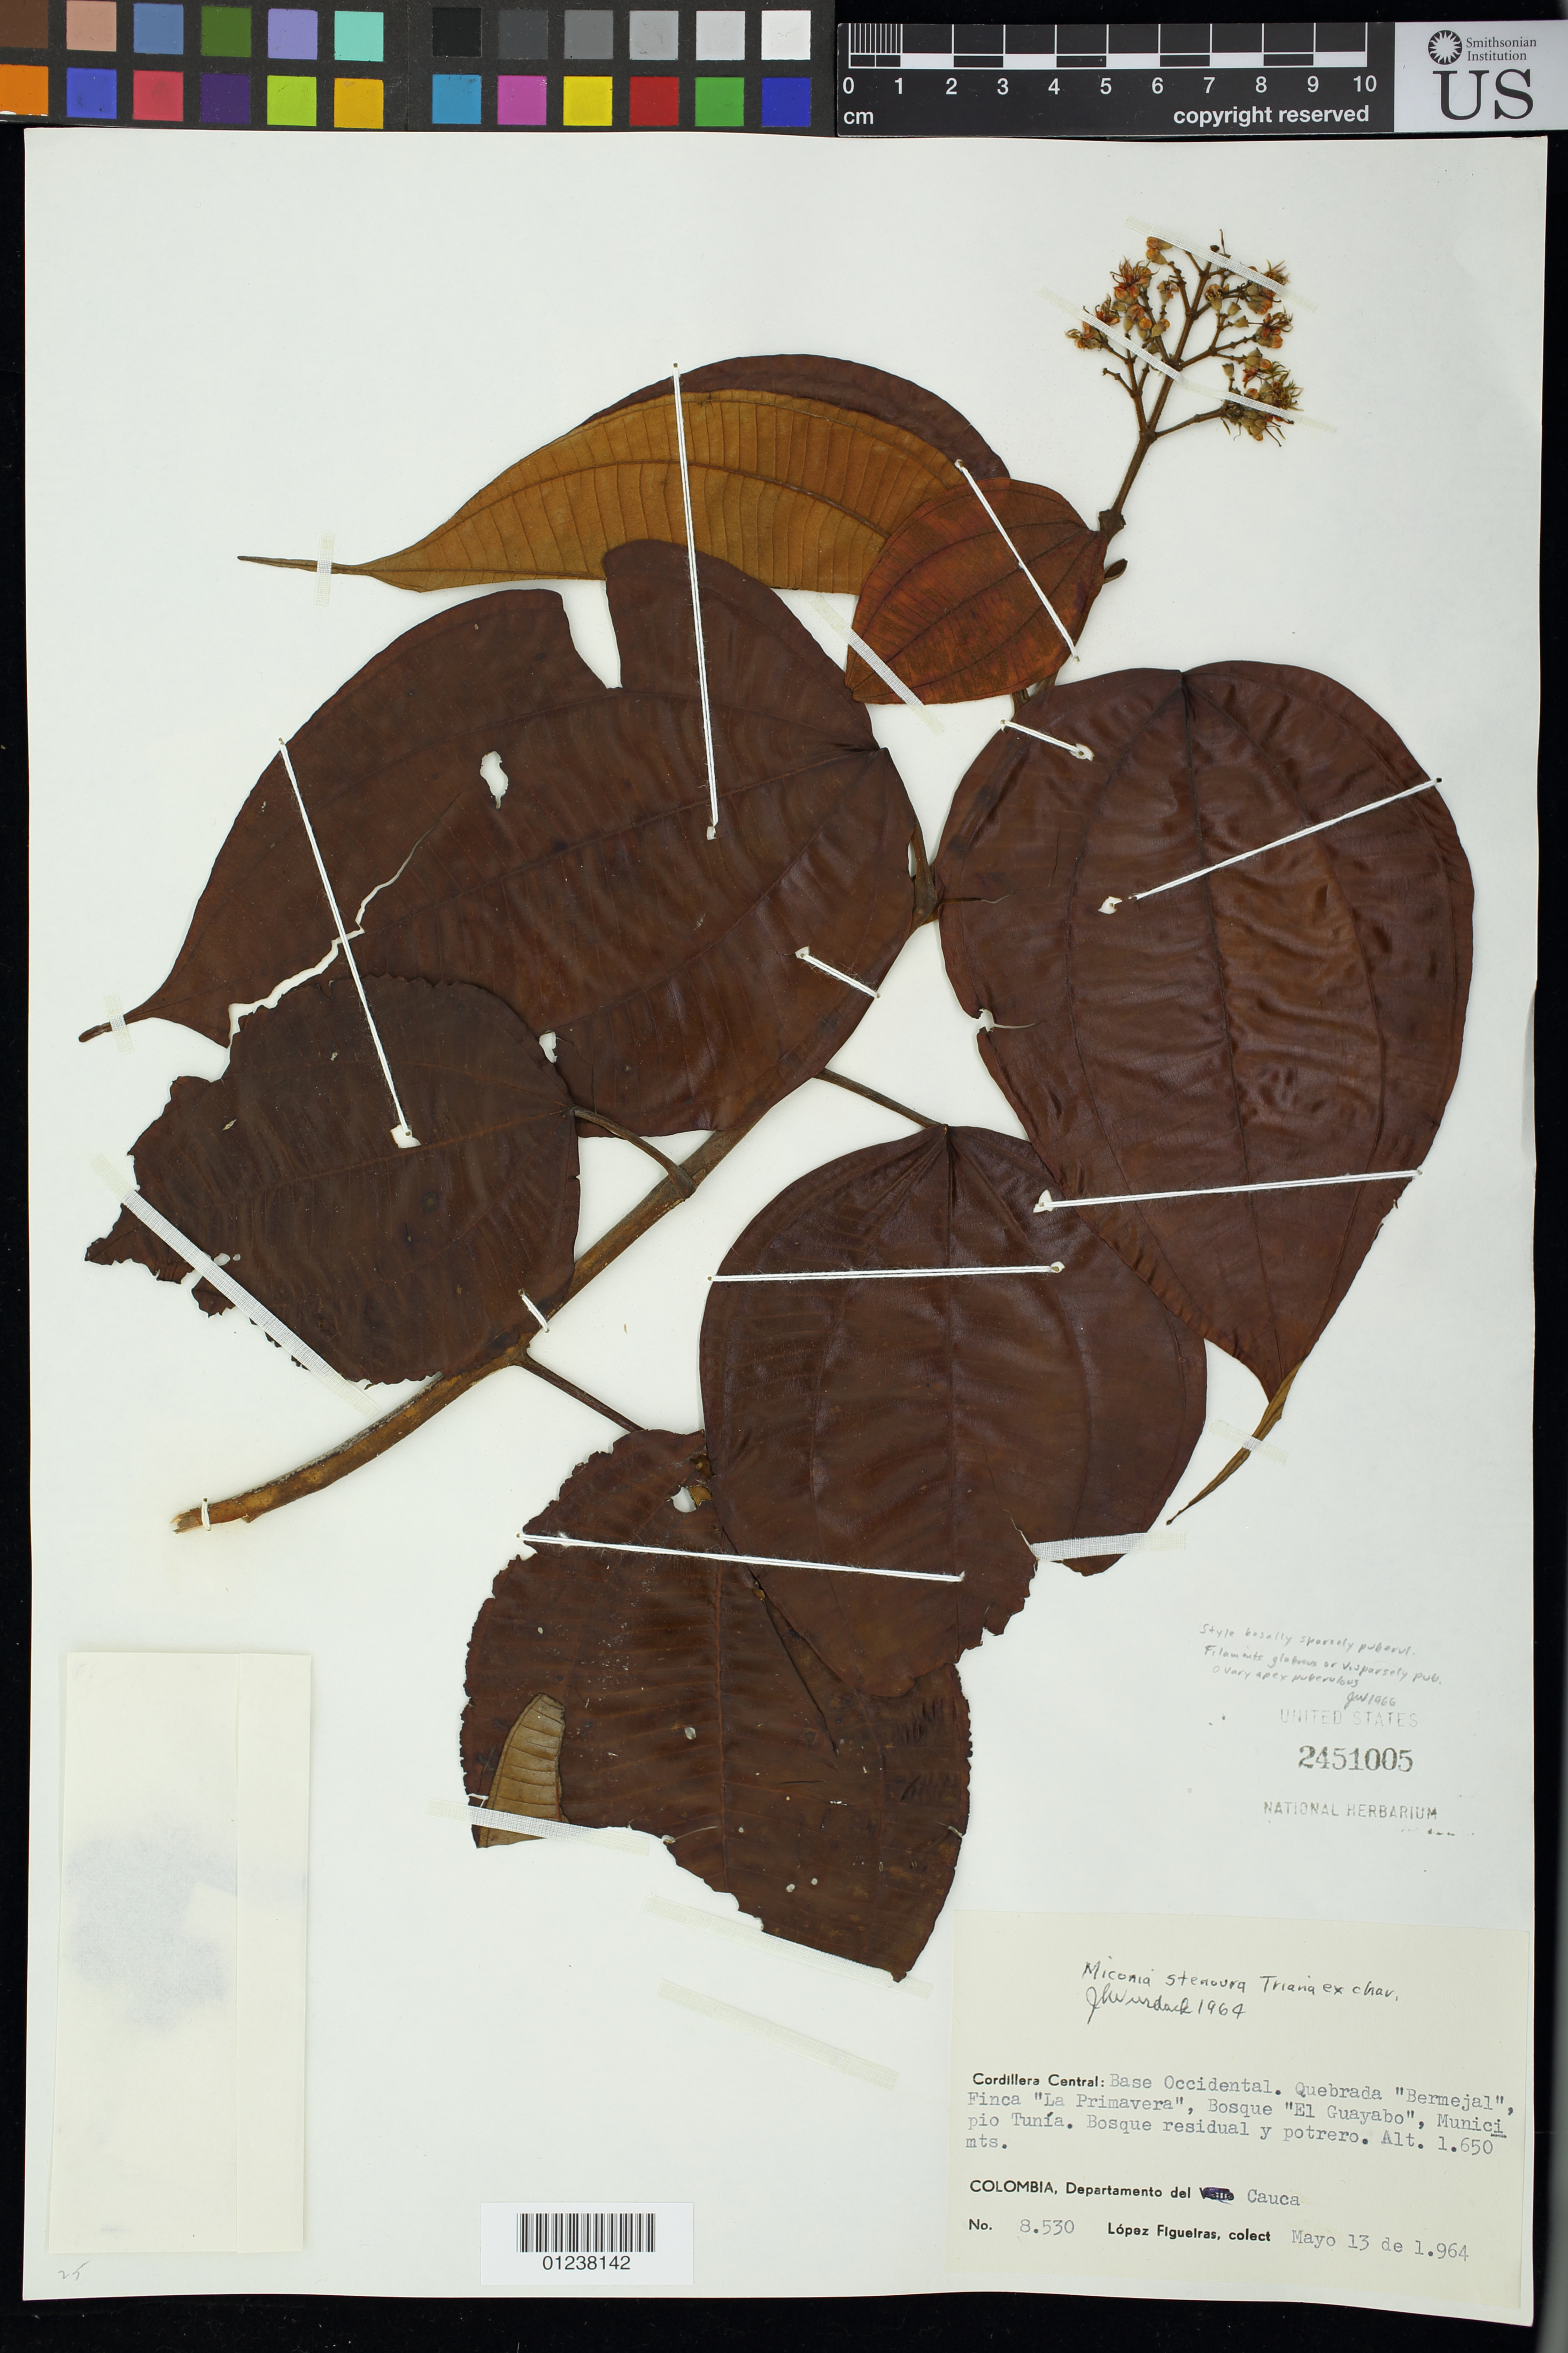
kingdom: Plantae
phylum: Tracheophyta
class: Magnoliopsida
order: Myrtales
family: Melastomataceae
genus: Miconia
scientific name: Miconia stenoura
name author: Triana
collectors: M. López Figueiras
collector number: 8530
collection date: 1964-05-13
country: Colombia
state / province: Cauca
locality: Cordillera Central: Base Occidental. Quebrada "Bermejal", Finca "La Primavera", Bosque "El Guayabo", Munici pio Tunia. Bosque residual y potrero.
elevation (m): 1650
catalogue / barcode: US 2451005